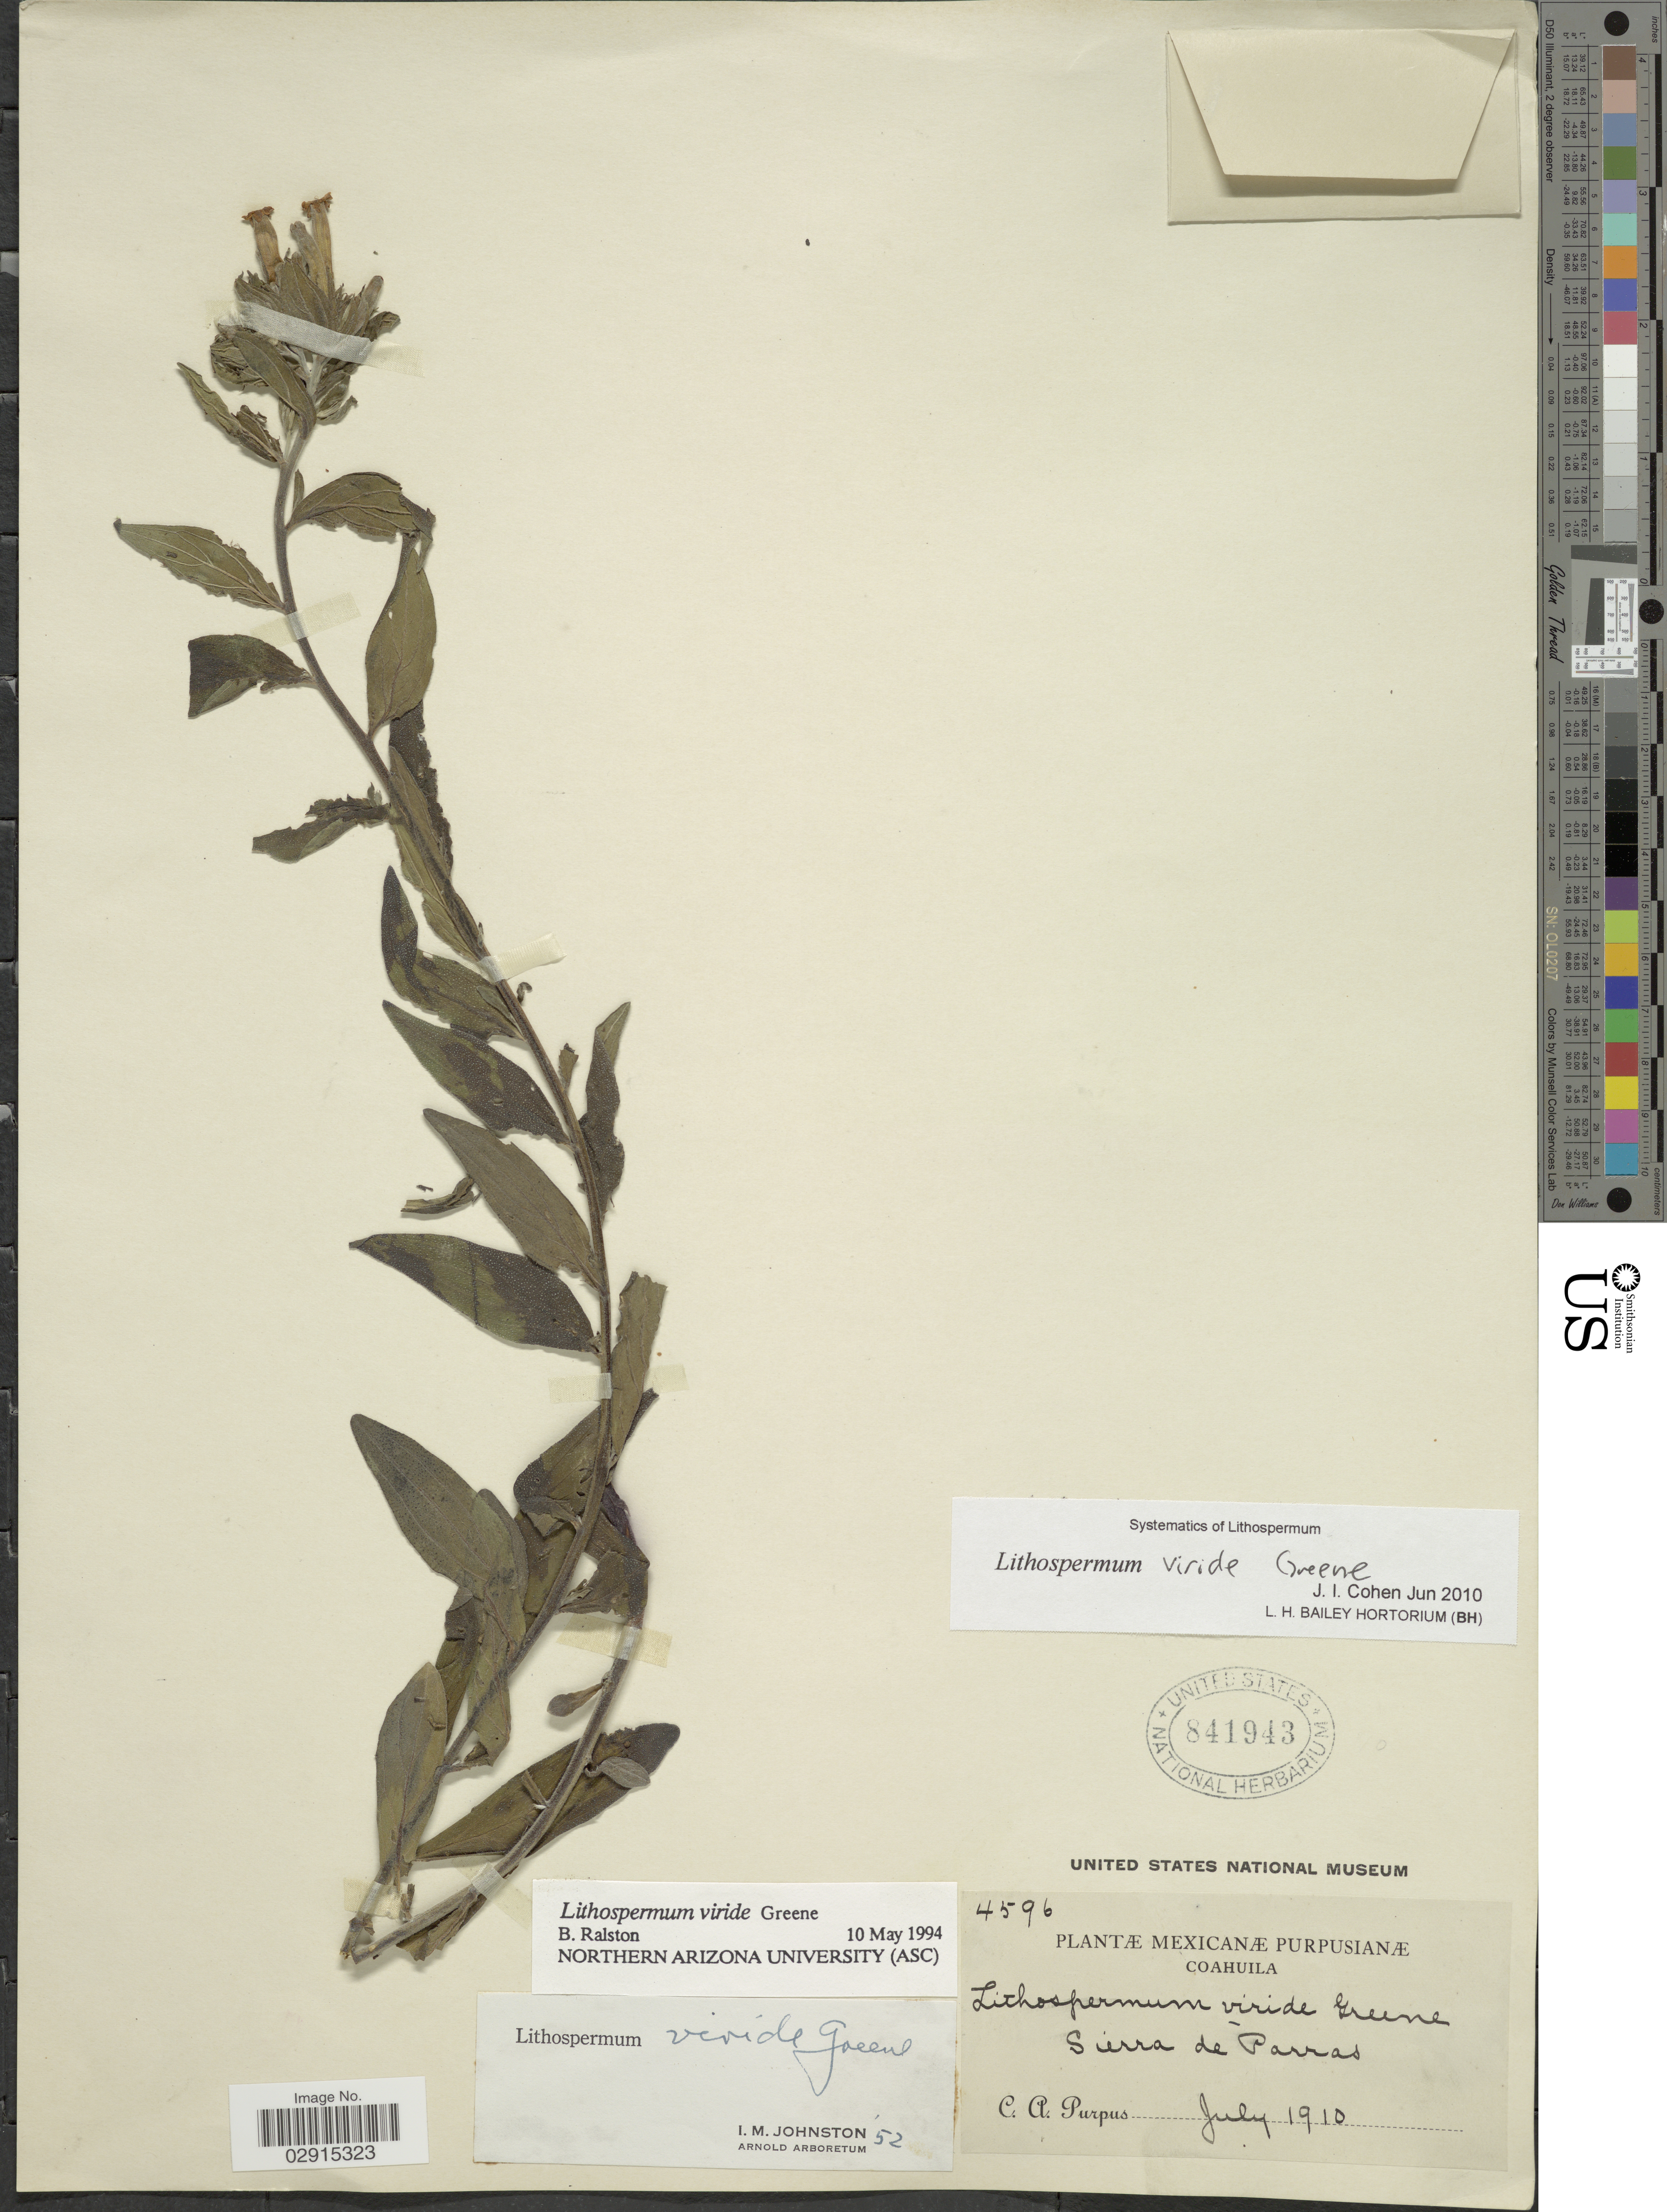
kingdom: Plantae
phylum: Tracheophyta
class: Magnoliopsida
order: Boraginales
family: Boraginaceae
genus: Lithospermum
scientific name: Lithospermum viride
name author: Greene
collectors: C. A. Purpus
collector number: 4596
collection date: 1910-07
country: Mexico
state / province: Coahuila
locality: Sierra de Parras.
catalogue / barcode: US 841943